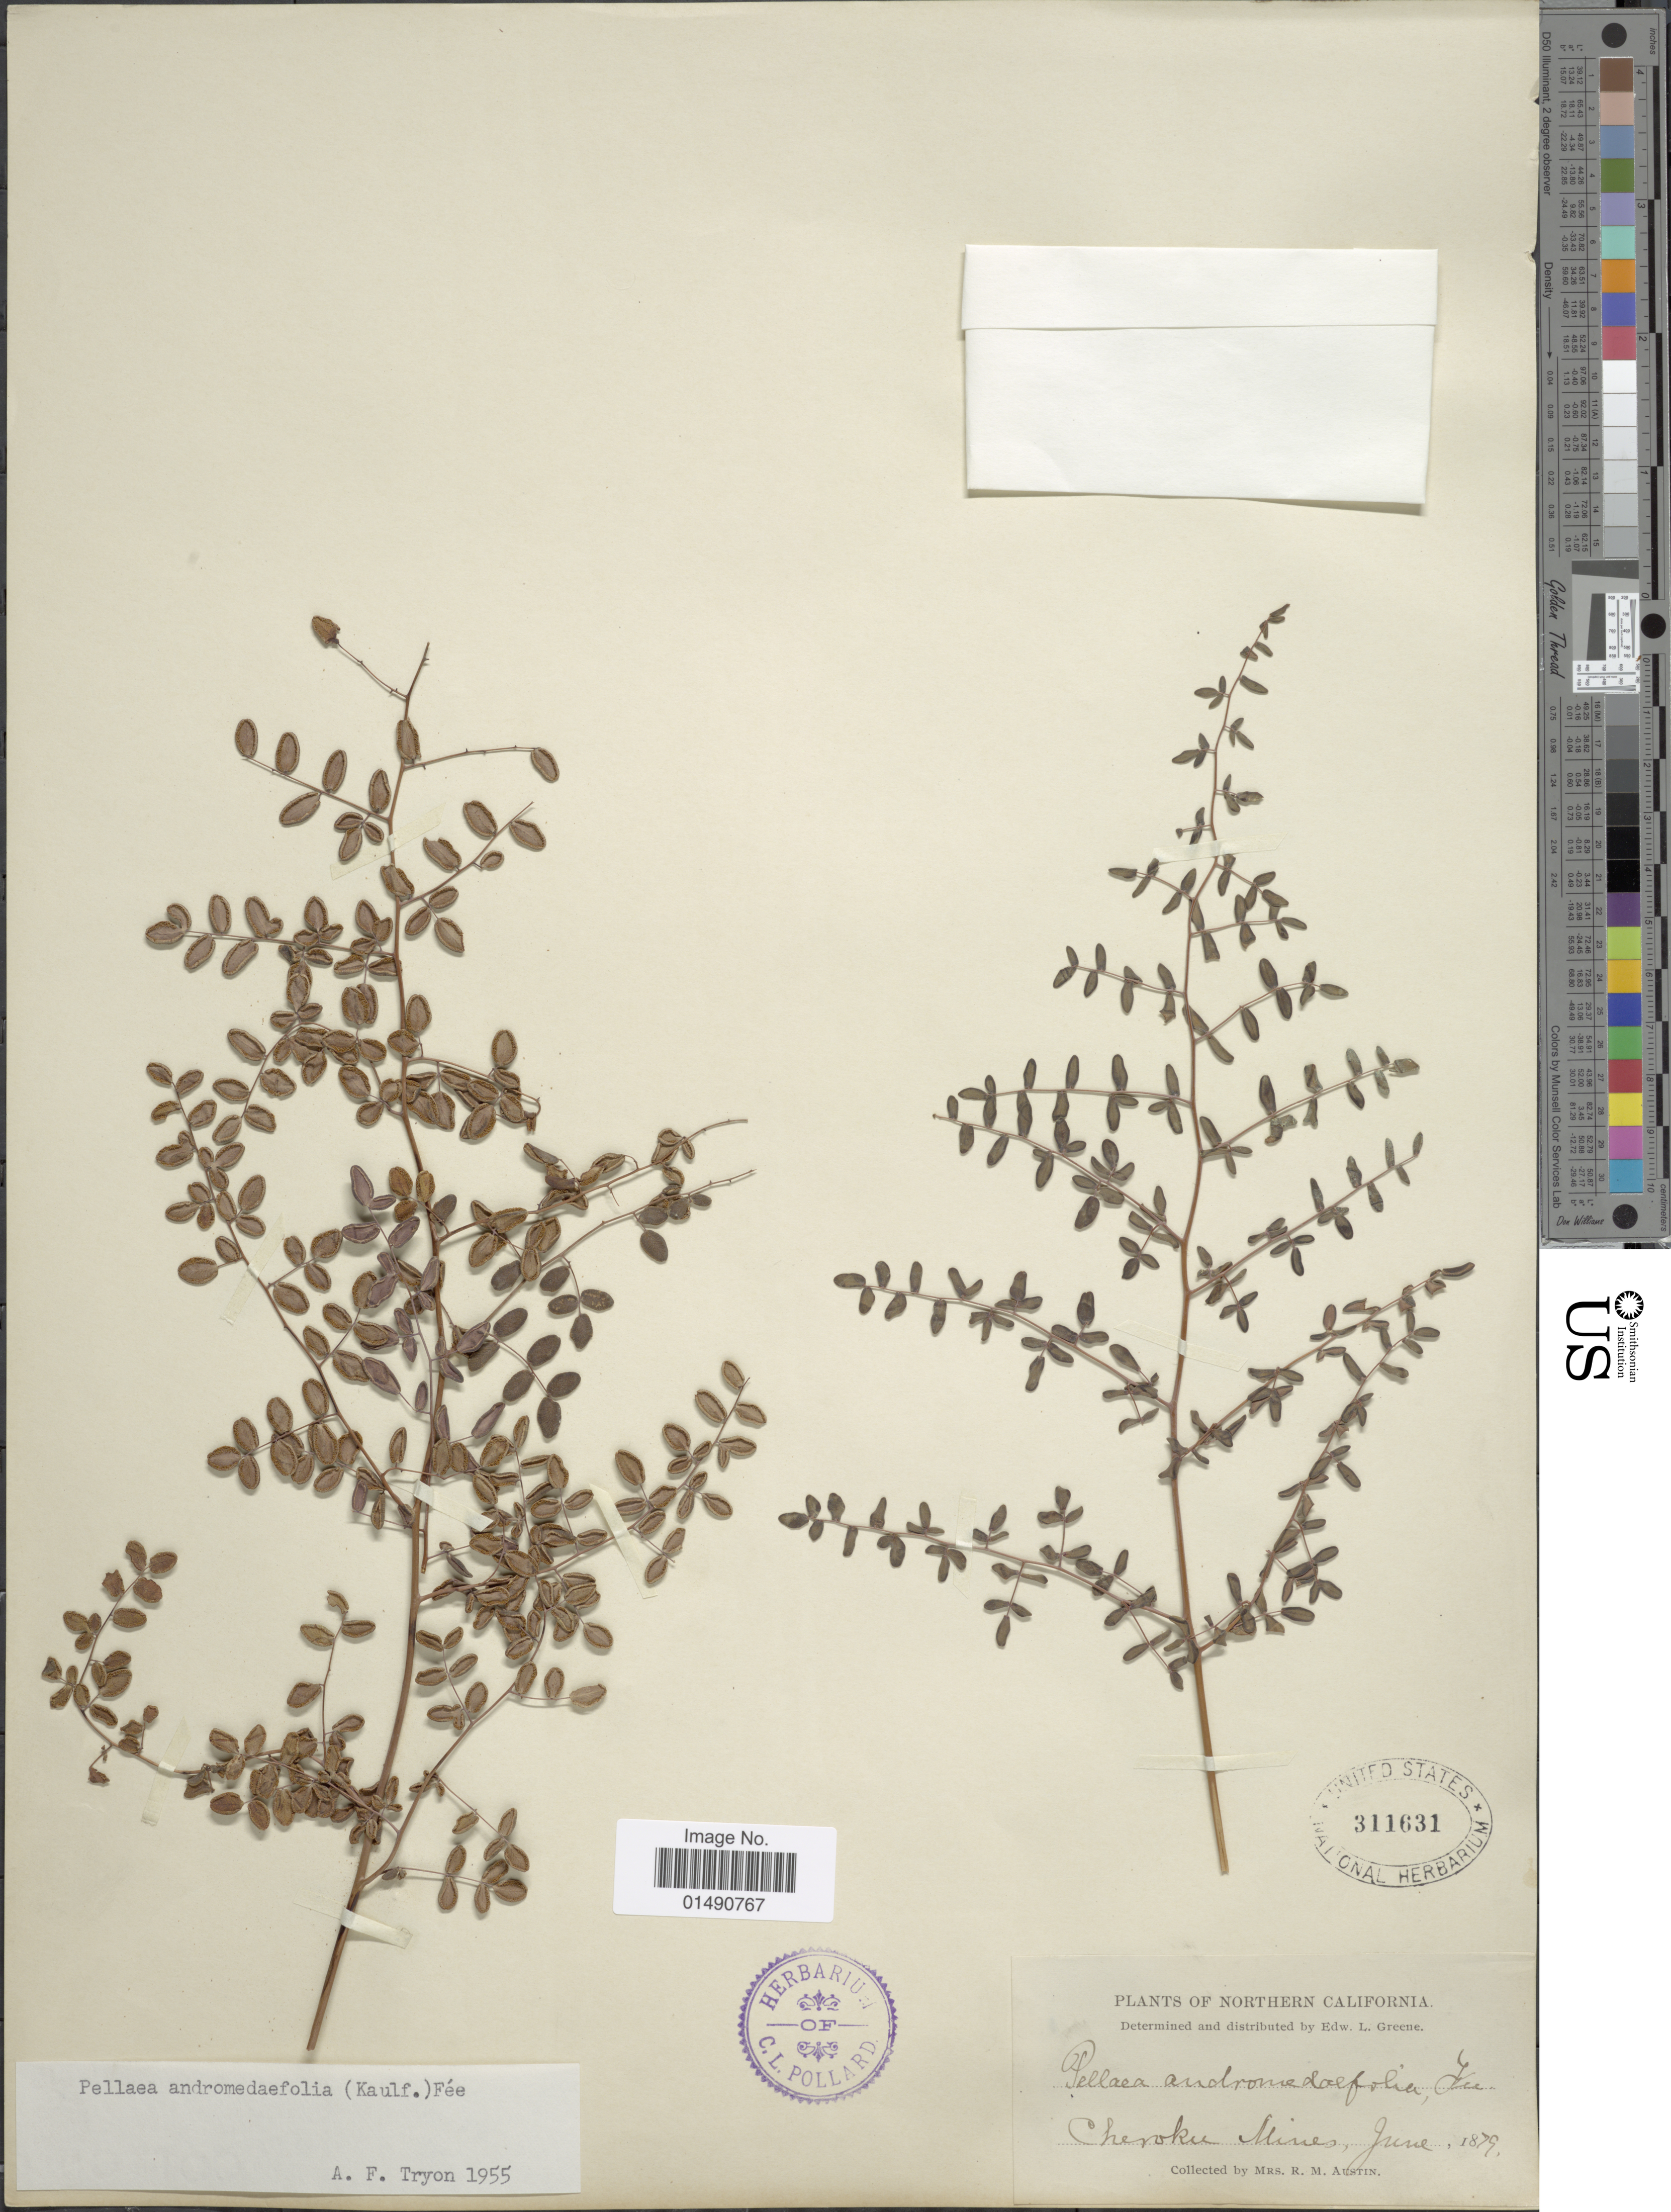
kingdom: Plantae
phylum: Tracheophyta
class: Polypodiopsida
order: Polypodiales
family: Pteridaceae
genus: Pellaea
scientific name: Pellaea andromedifolia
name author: (Kaulf.) Fée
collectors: R. Austin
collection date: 1879-06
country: United States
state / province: California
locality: Cheroku Mines, Nouthern California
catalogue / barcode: US 311631